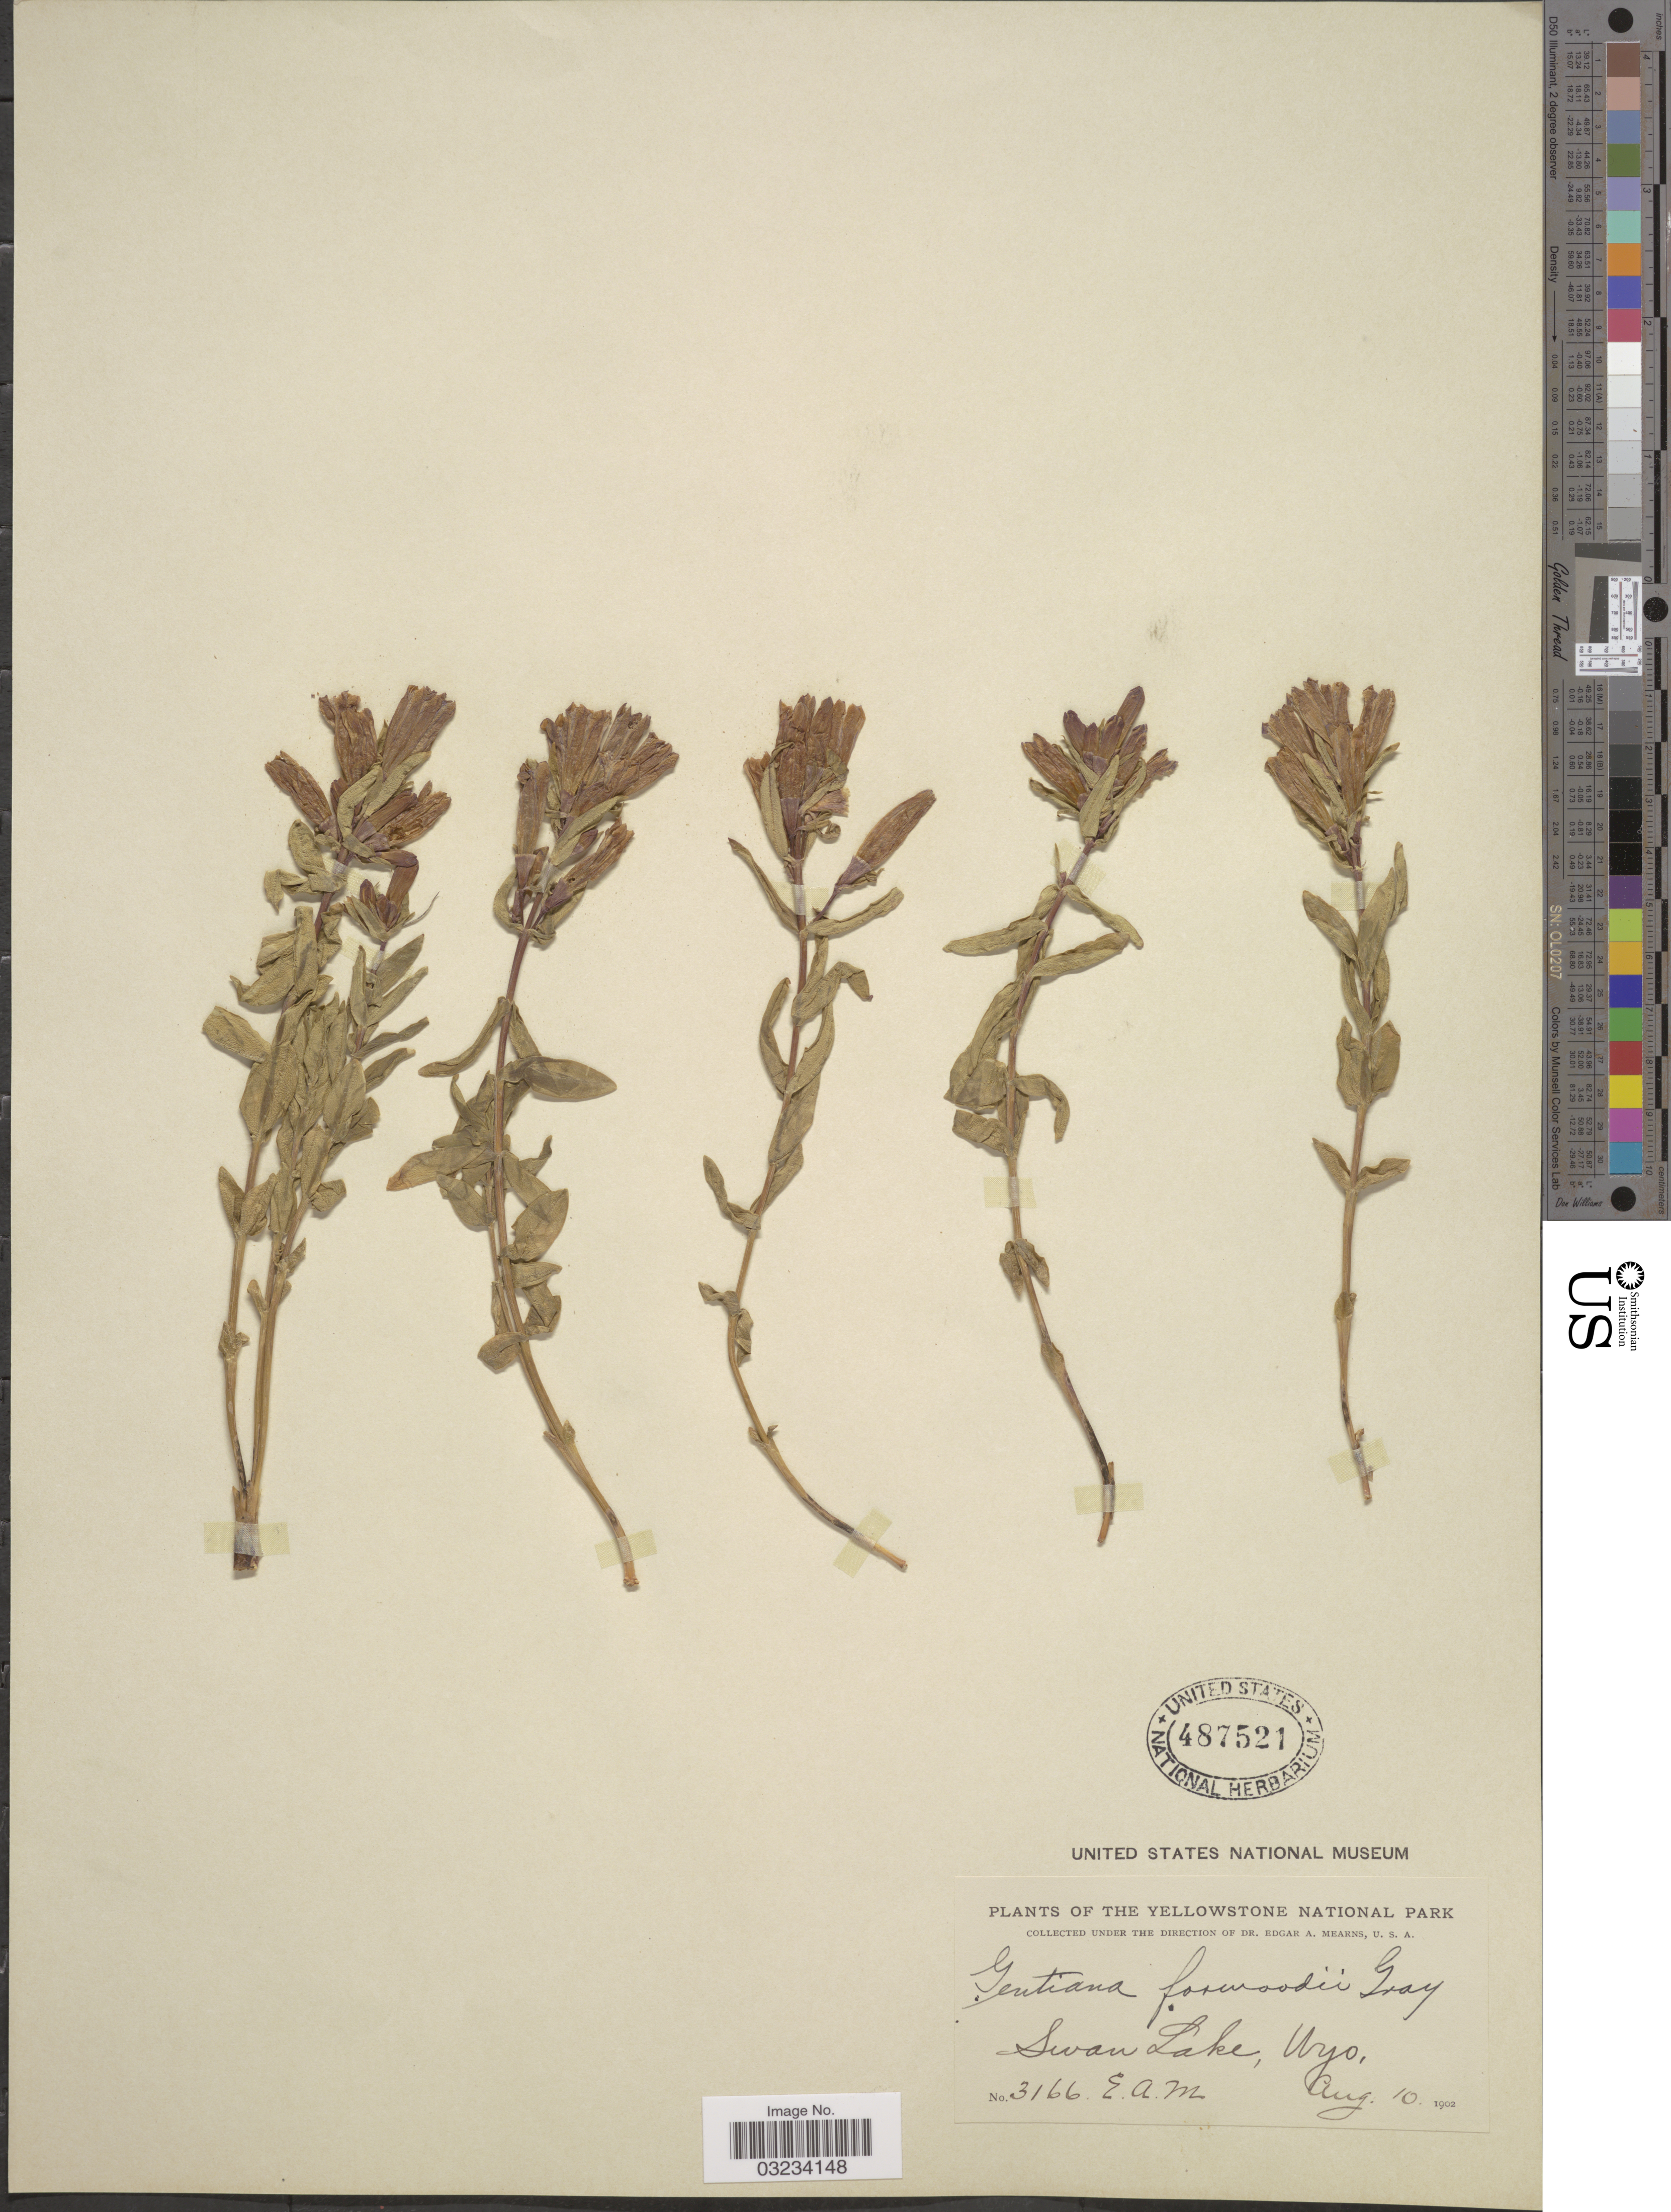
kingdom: Plantae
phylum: Tracheophyta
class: Magnoliopsida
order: Gentianales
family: Gentianaceae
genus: Gentiana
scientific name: Gentiana forwoodii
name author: A. Gray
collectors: E. A. Mearns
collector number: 3166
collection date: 1902-08-10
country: United States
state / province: Wyoming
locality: The Yellowstone National Park, Swan Lake.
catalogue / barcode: US 487521